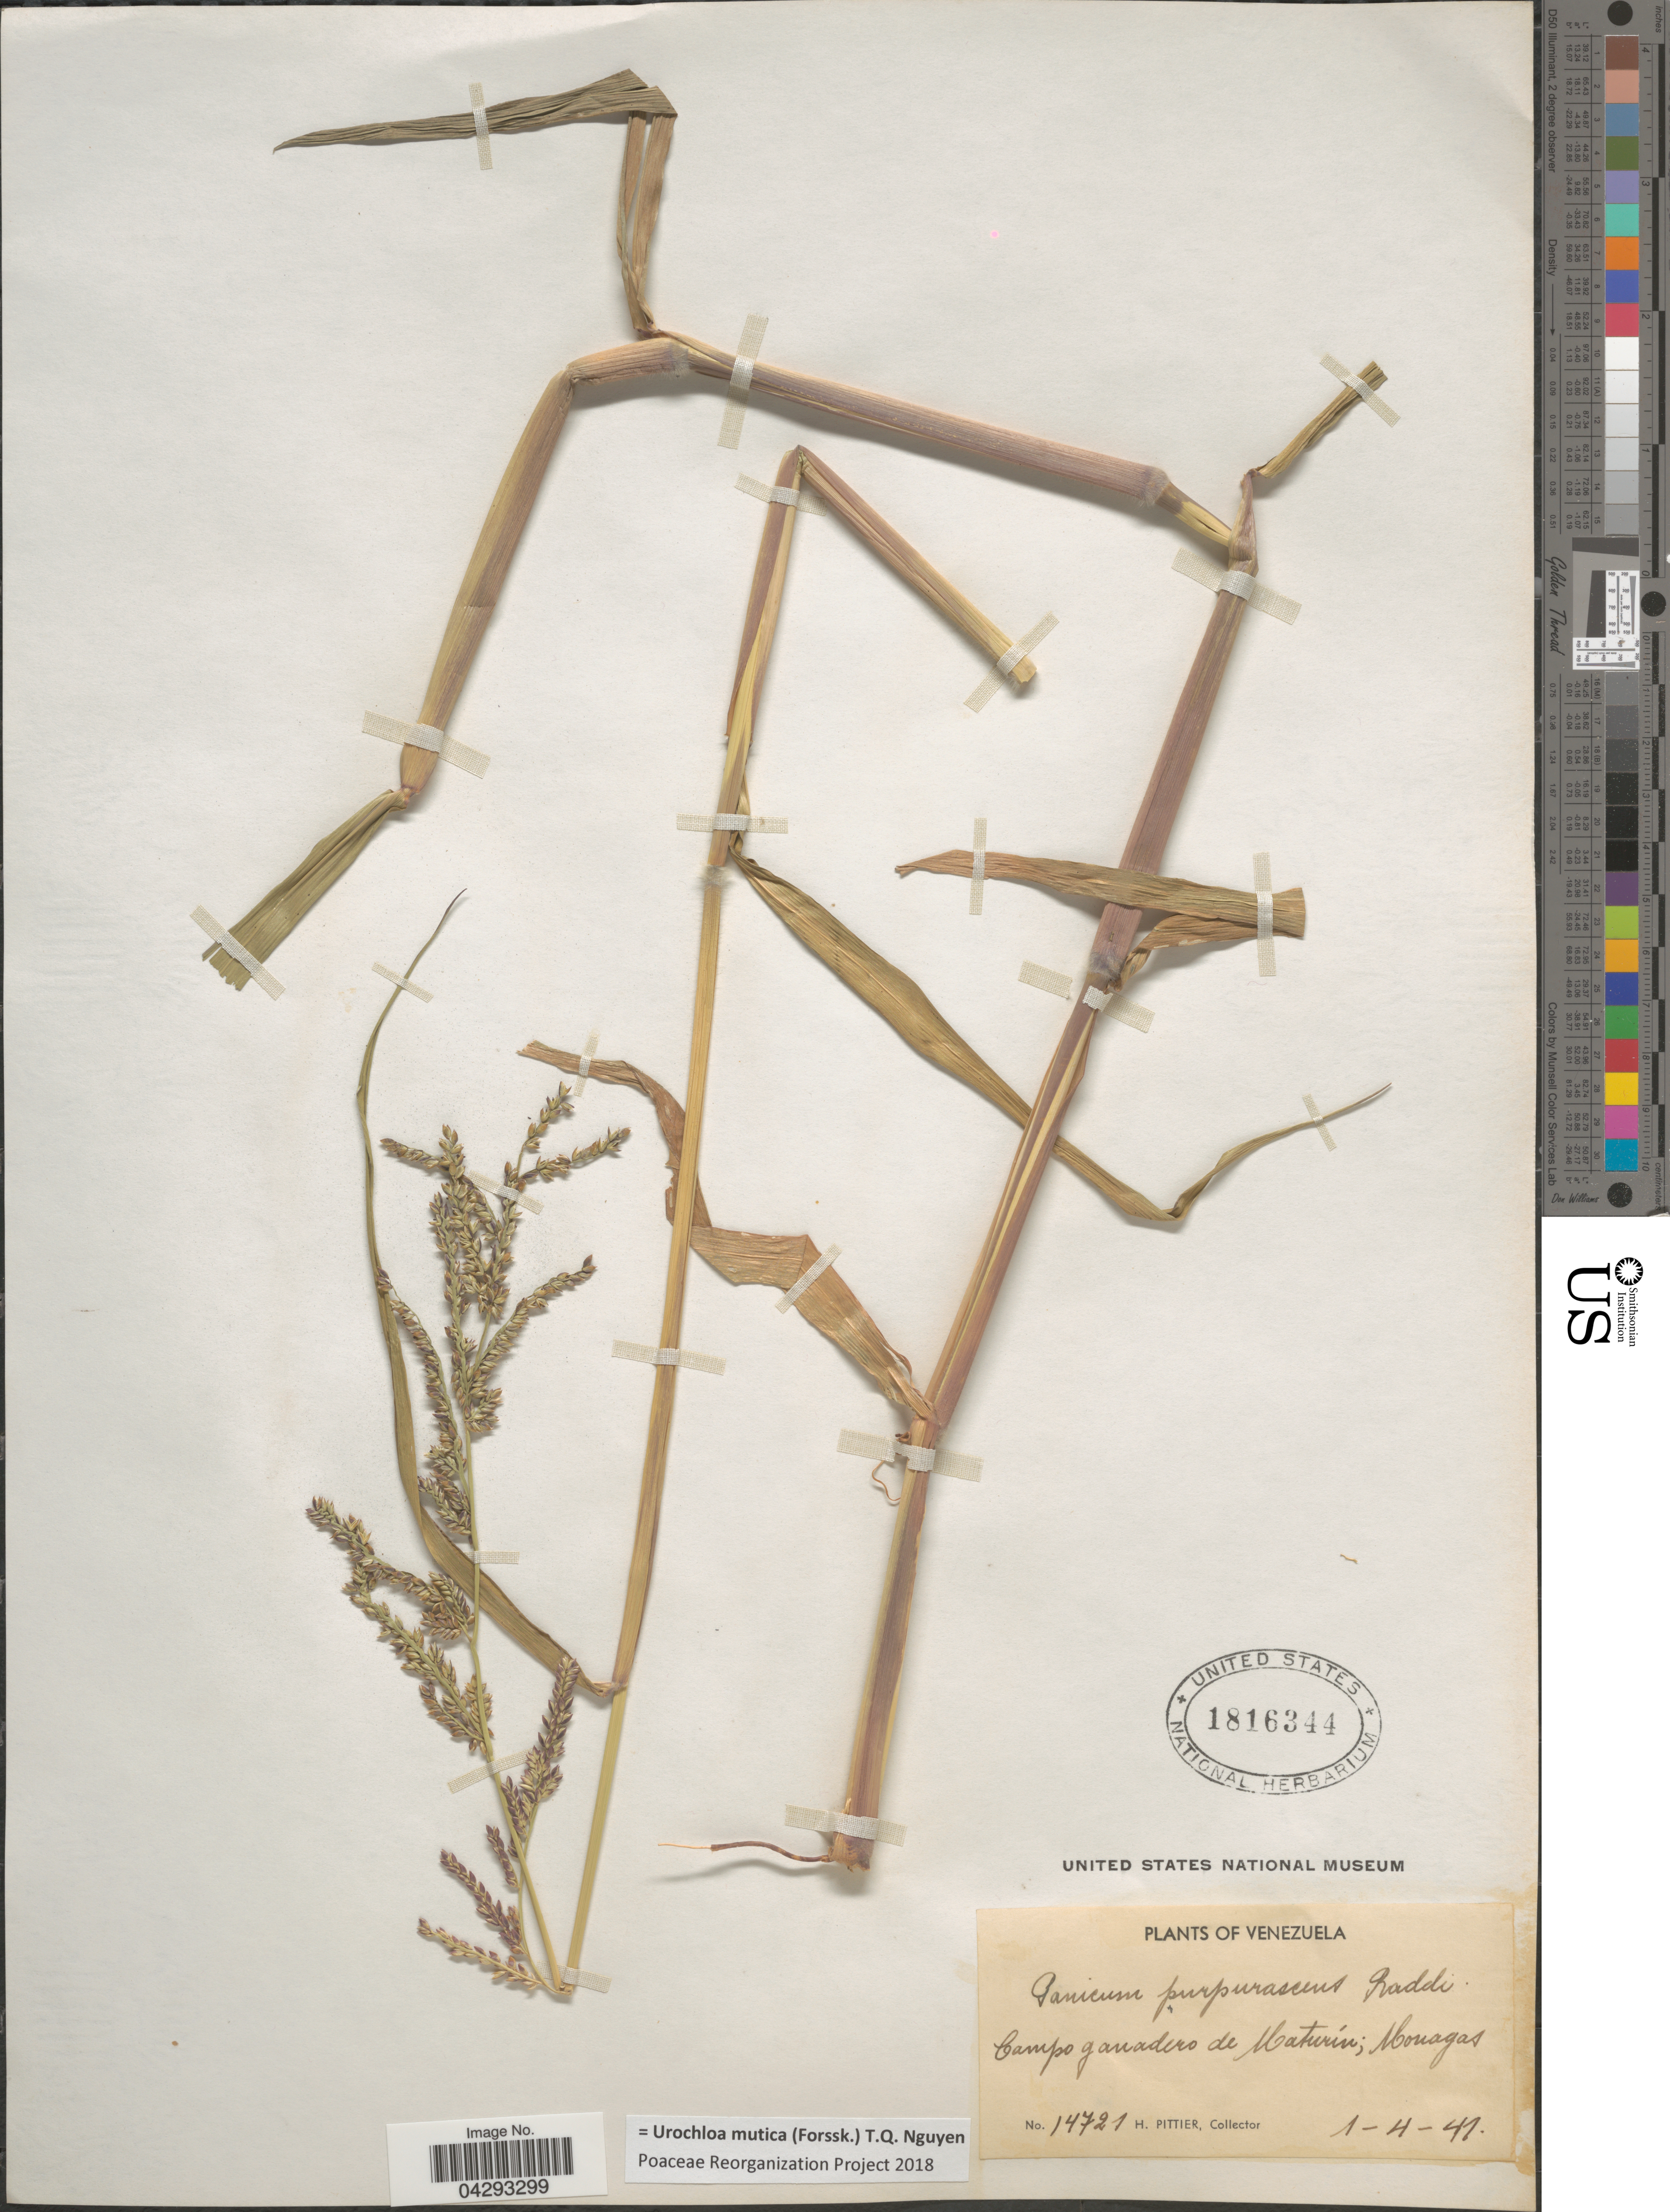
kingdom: Plantae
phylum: Tracheophyta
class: Liliopsida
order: Poales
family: Poaceae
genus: Urochloa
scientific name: Urochloa mutica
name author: (Forssk.) T.Q. Nguyen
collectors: H. F. Pittier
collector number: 14721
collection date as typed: Transcribed d/m/y: 1/4/41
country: Venezuela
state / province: Monagas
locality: Campo ganadero de Maturín.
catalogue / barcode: US 1816344